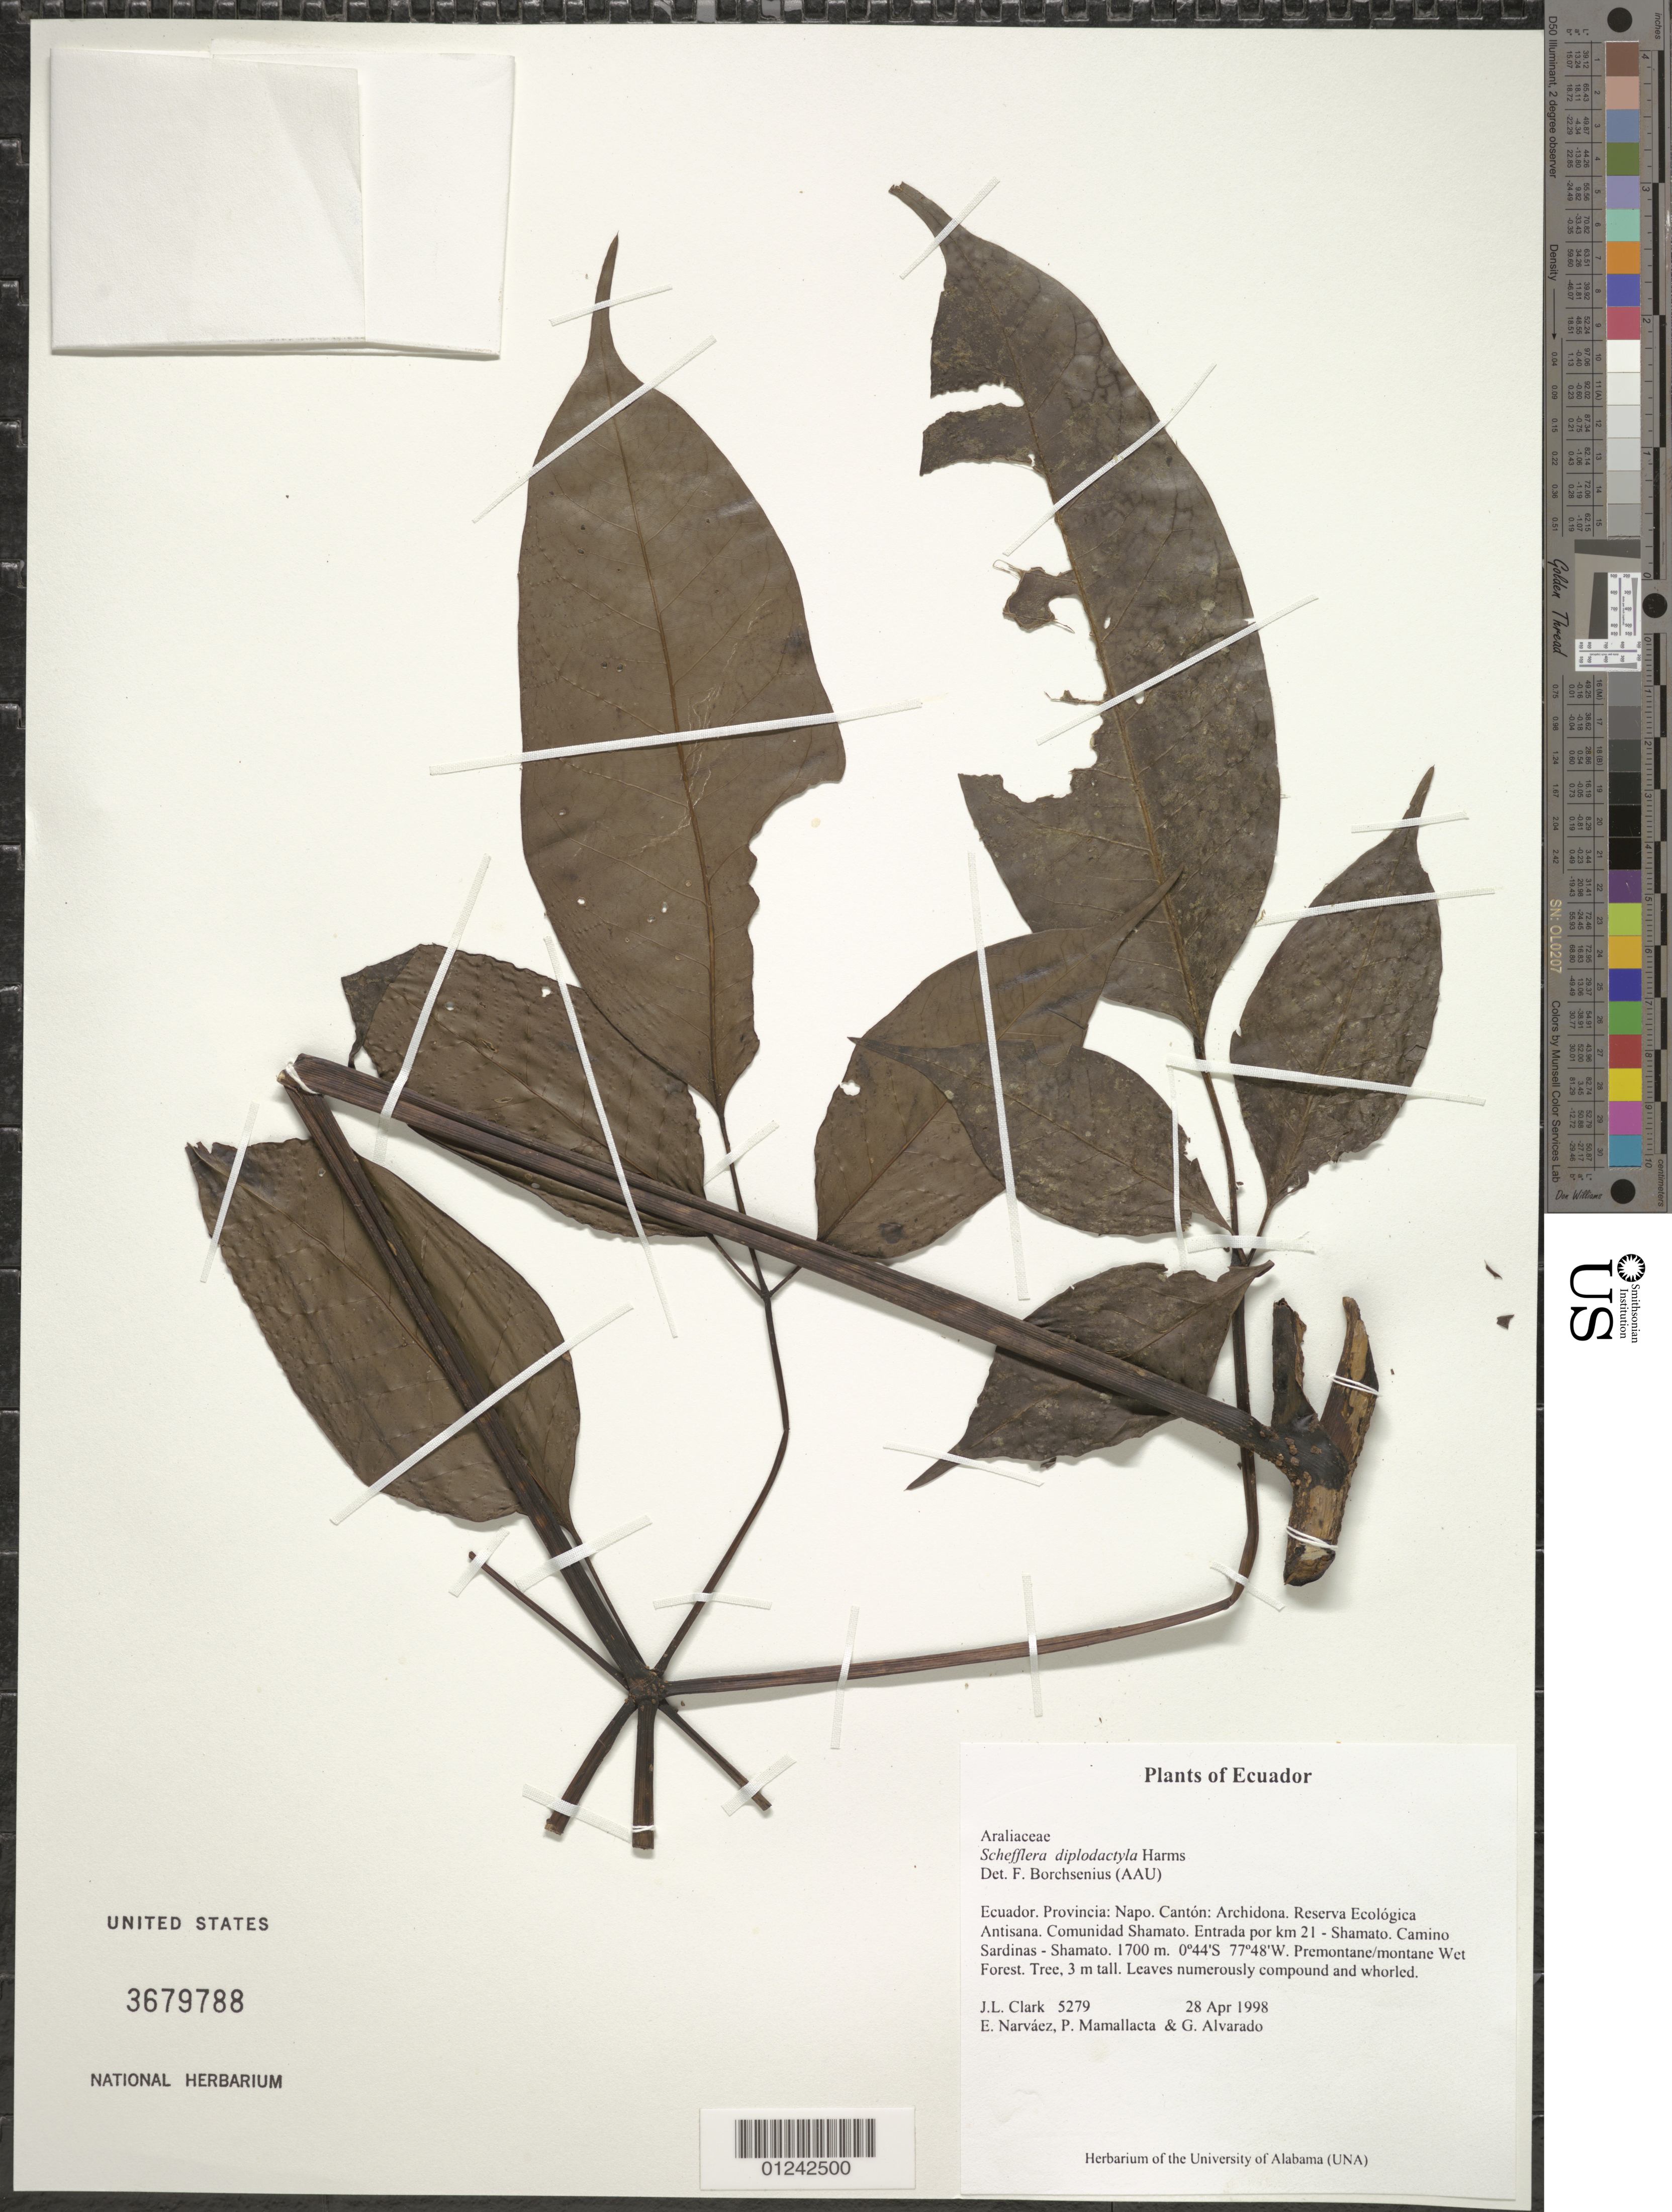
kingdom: Plantae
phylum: Tracheophyta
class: Magnoliopsida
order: Apiales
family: Araliaceae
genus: Schefflera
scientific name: Schefflera diplodactyla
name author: Harms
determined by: Borchsenius, F.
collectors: J. L. Clark, E. Narváez, P. Mamallacta & G. Alvarado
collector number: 5279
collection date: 1998-04-28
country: Ecuador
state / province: Napo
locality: Canton: Archidona. Reserva Ecologica Antisana. Comunidad Shamato.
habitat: Premontane/montane, wet forest.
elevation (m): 1700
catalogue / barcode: US 3679788